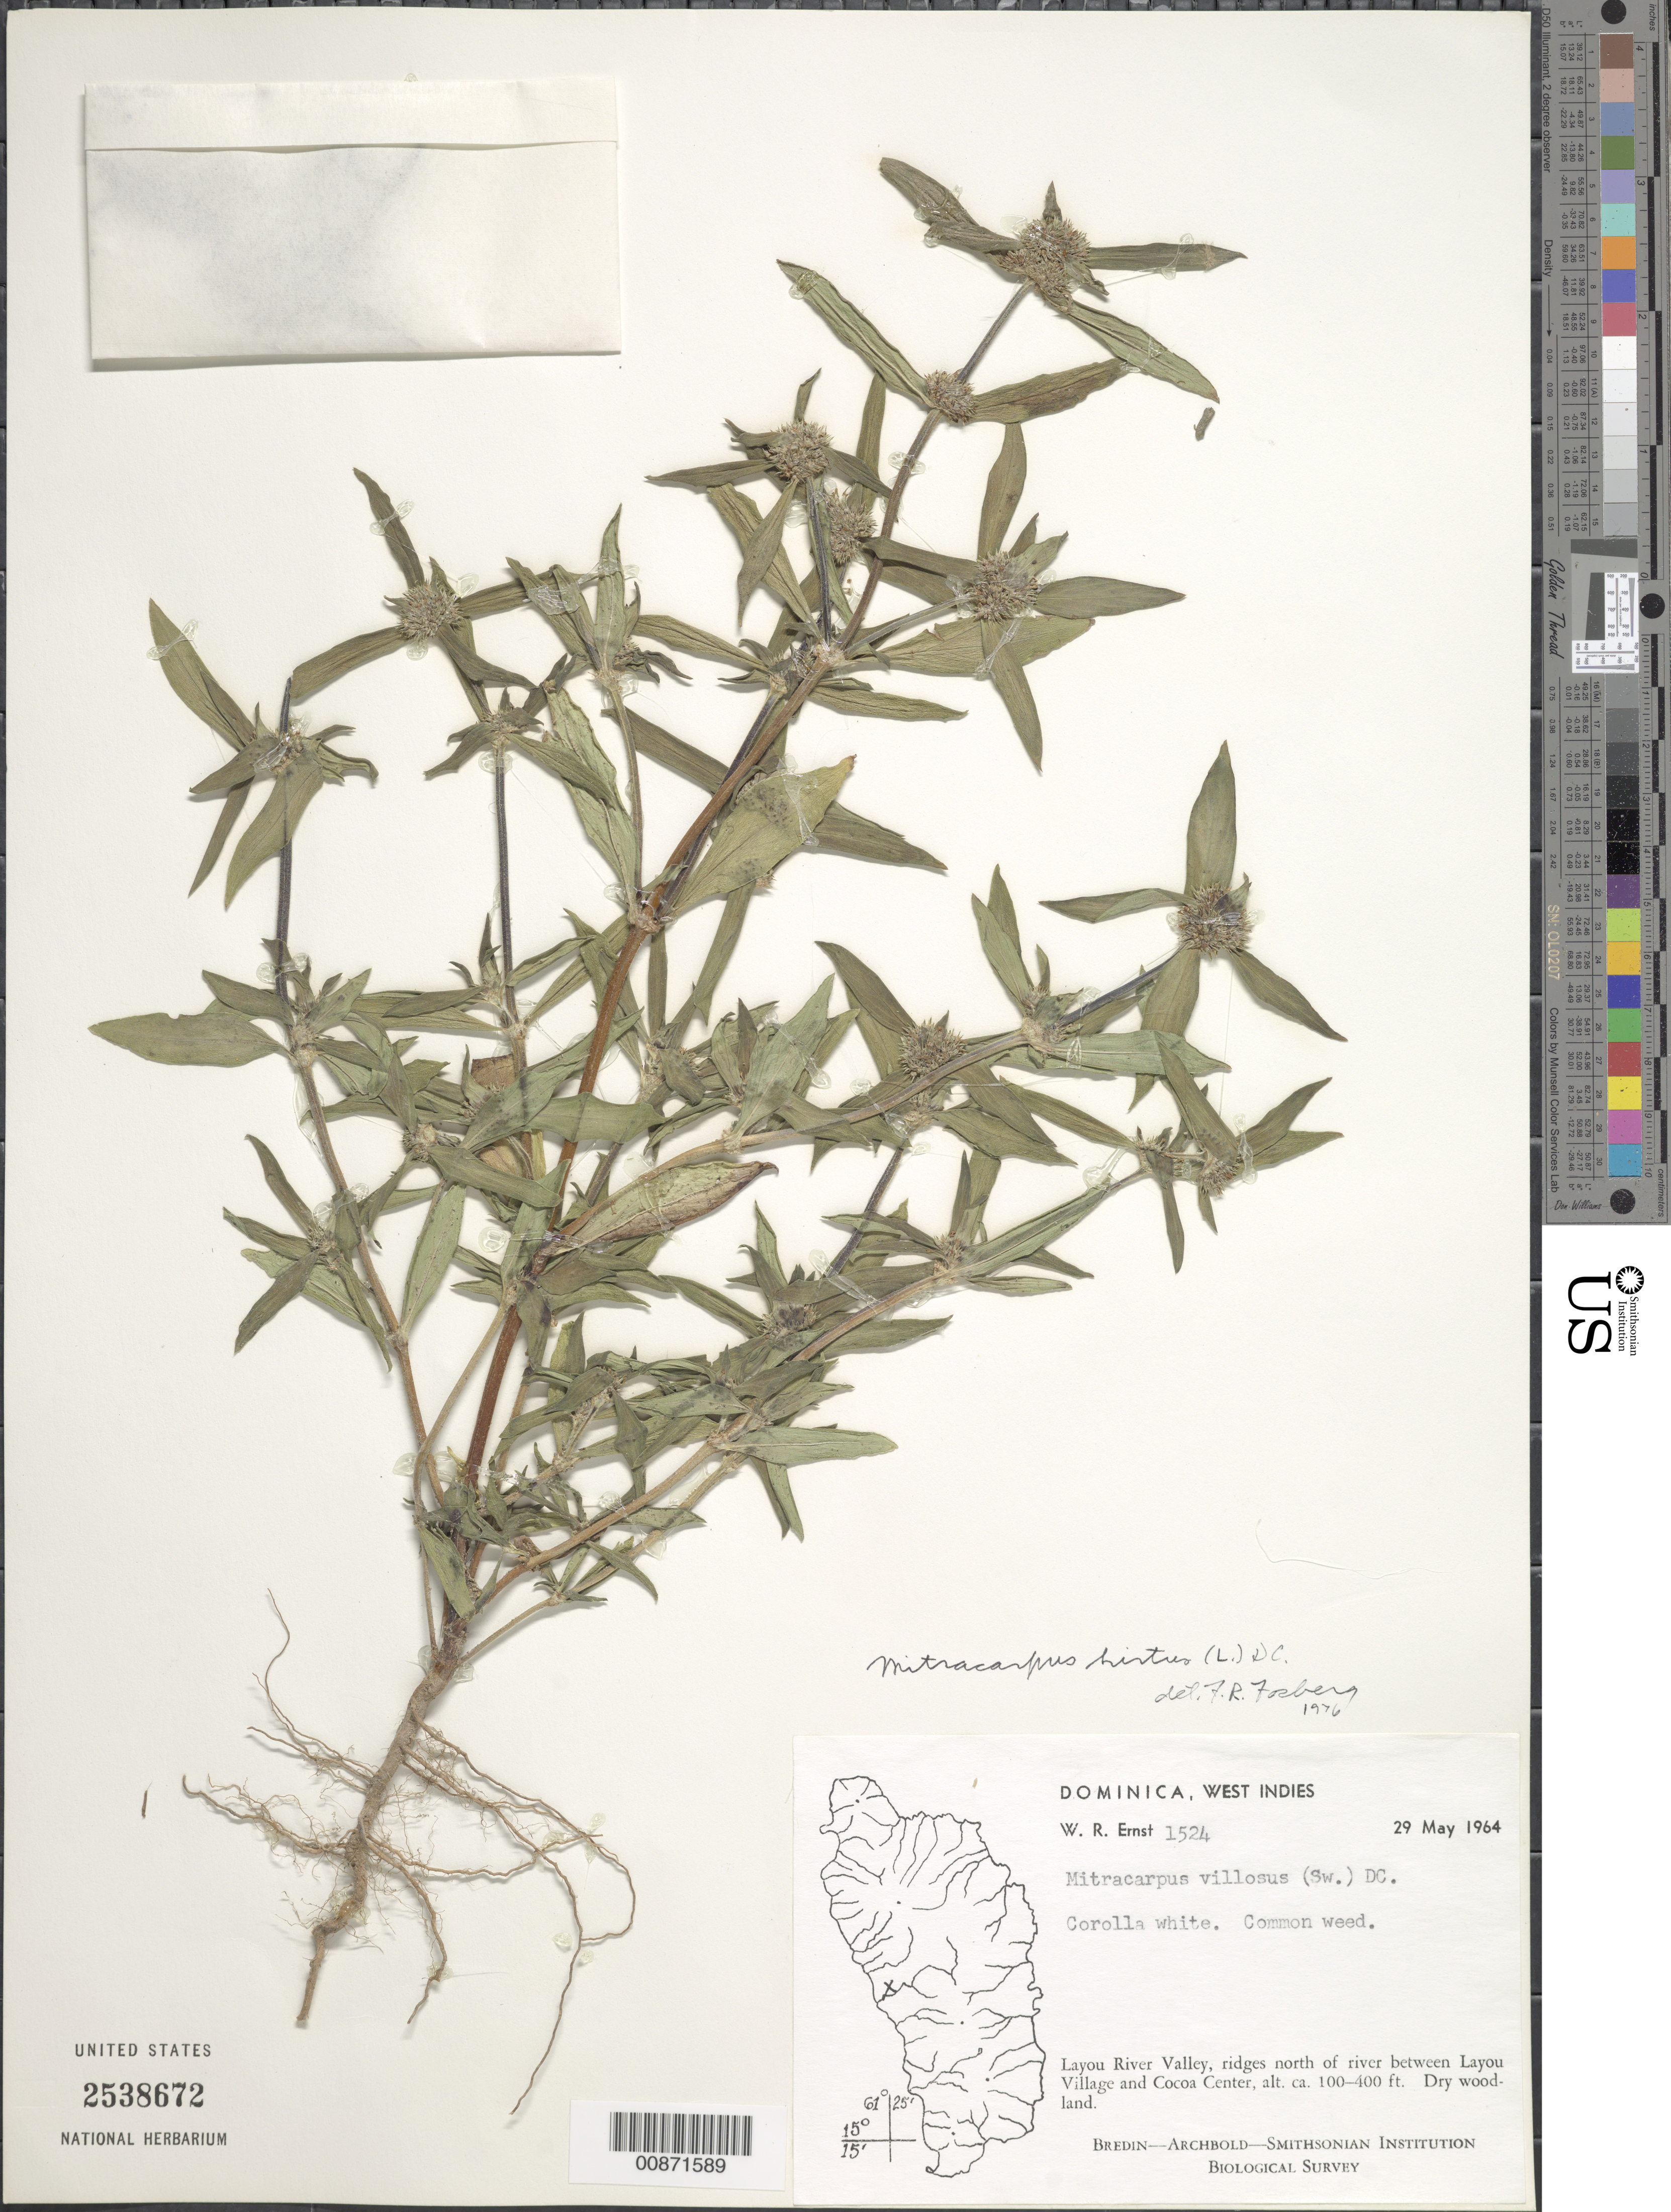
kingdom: Plantae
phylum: Tracheophyta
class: Magnoliopsida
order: Gentianales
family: Rubiaceae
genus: Mitracarpus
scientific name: Mitracarpus hirtus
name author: (L.) DC.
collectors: W. R. Ernst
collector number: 1524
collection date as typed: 29 May 1964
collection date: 1964-05-29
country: Dominica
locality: Layou River Valley, ridges north of river between Layou Village and Cocoa Center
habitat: Dry woodland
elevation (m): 30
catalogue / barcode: US 2538672